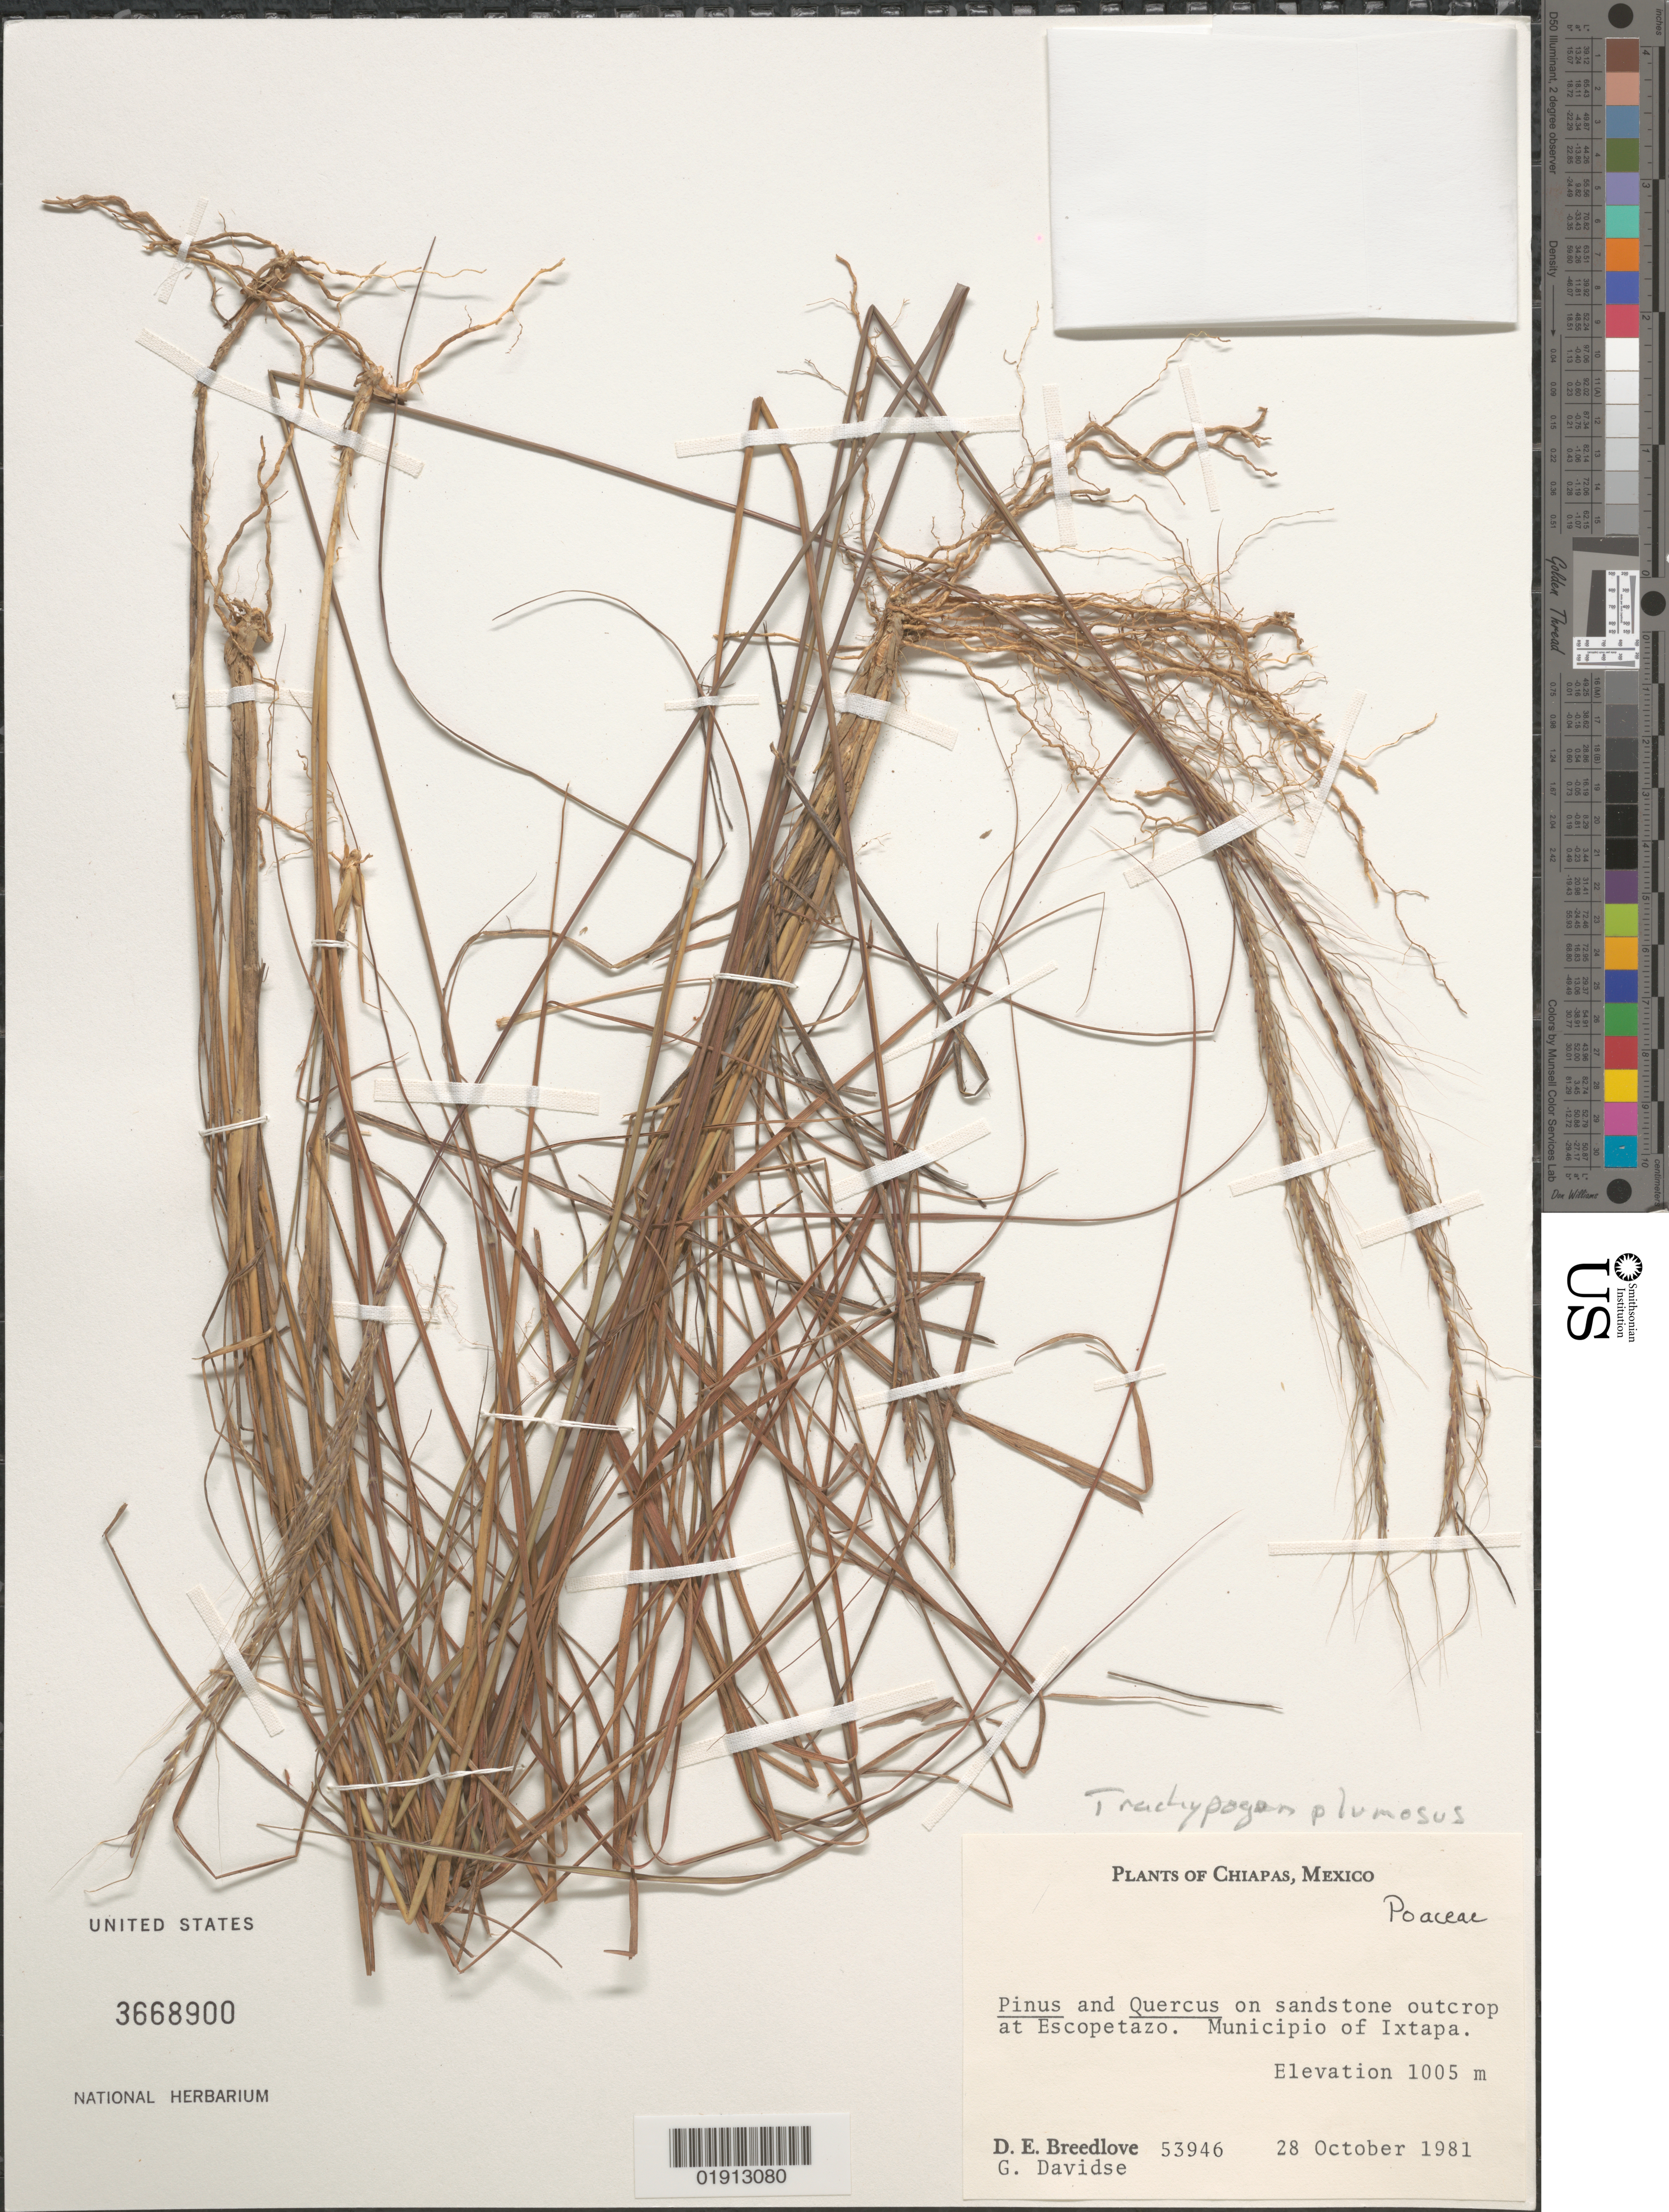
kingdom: Plantae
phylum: Tracheophyta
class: Liliopsida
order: Poales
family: Poaceae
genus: Trachypogon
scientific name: Trachypogon plumosus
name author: (Humb. & Bonpl.) Nees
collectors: D. E. Breedlove & G. Davidse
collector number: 53946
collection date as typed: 28 October 1981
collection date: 1981-10-28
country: Mexico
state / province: Chiapas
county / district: Ixtapa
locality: On sandstone outcrop at Escopetazo.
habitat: On sandstone outcrop.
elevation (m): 1005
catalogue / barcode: US 3668900